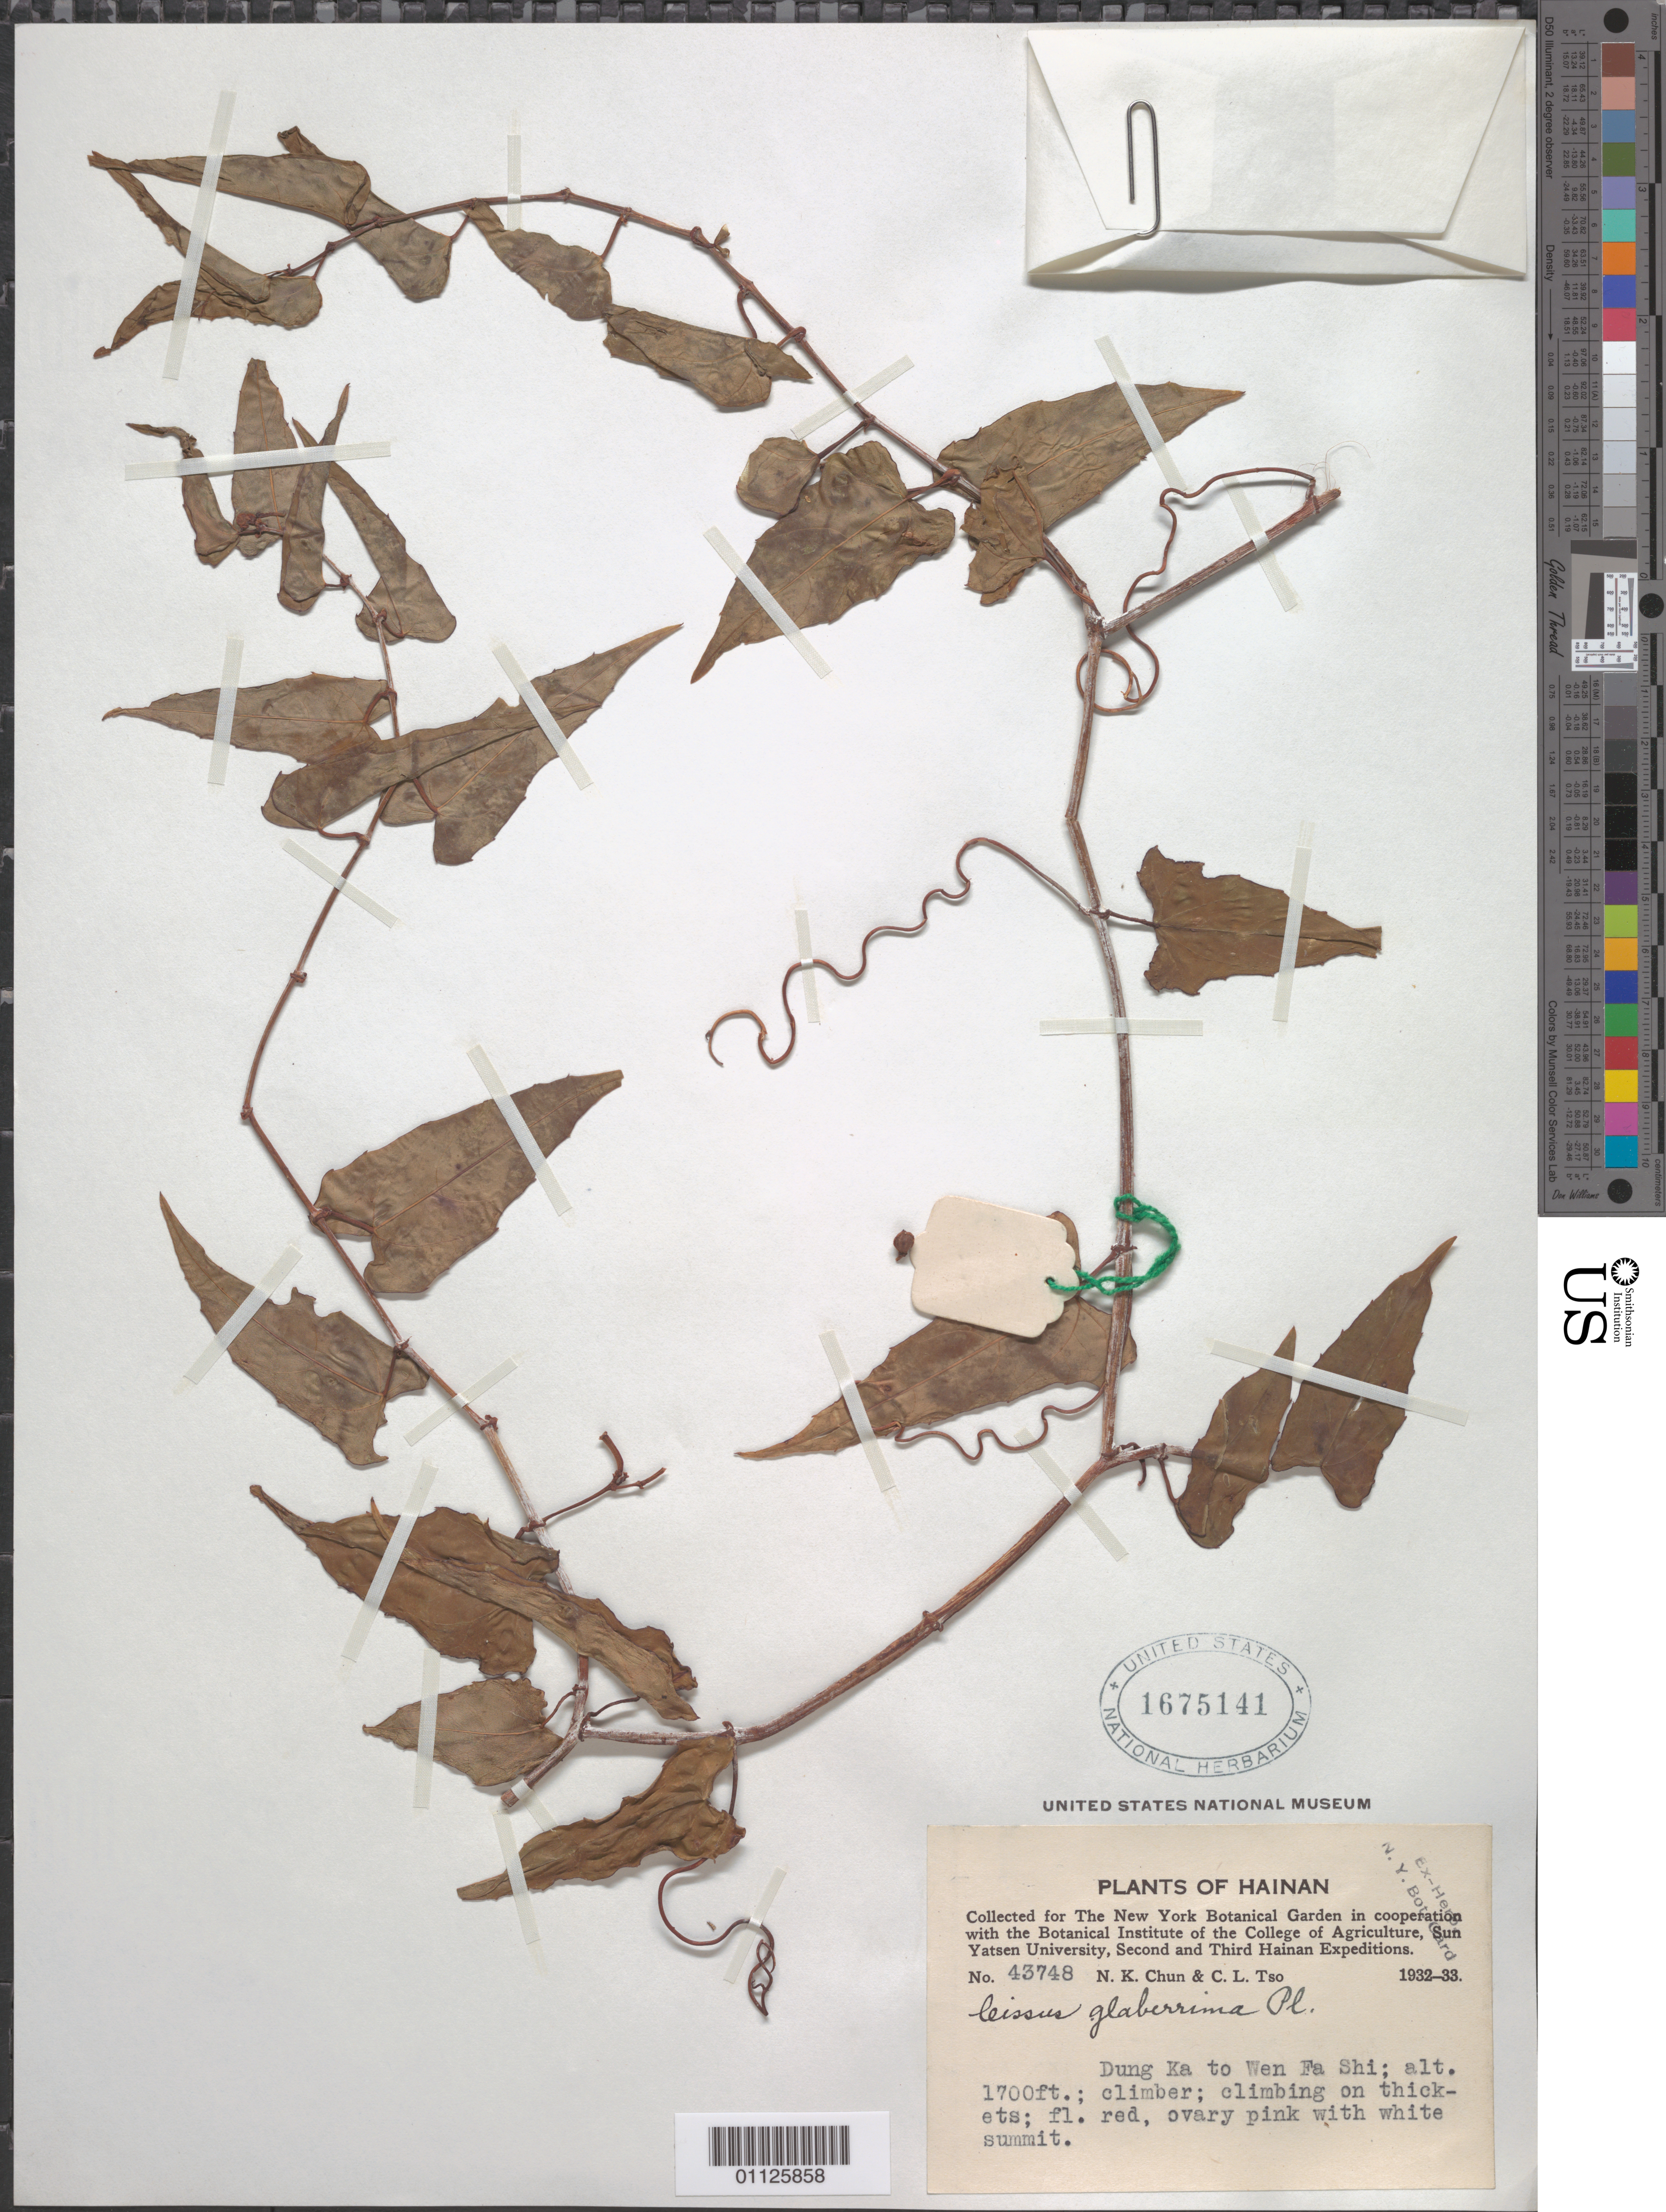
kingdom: Plantae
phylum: Tracheophyta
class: Magnoliopsida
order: Vitales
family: Vitaceae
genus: Cissus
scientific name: Cissus glaberrima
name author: Planch.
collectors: N. K. Chun & C. Tso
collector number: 43748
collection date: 1932/1933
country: China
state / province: Hainan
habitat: Climber; climbing on thickets.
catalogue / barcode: US 1675141